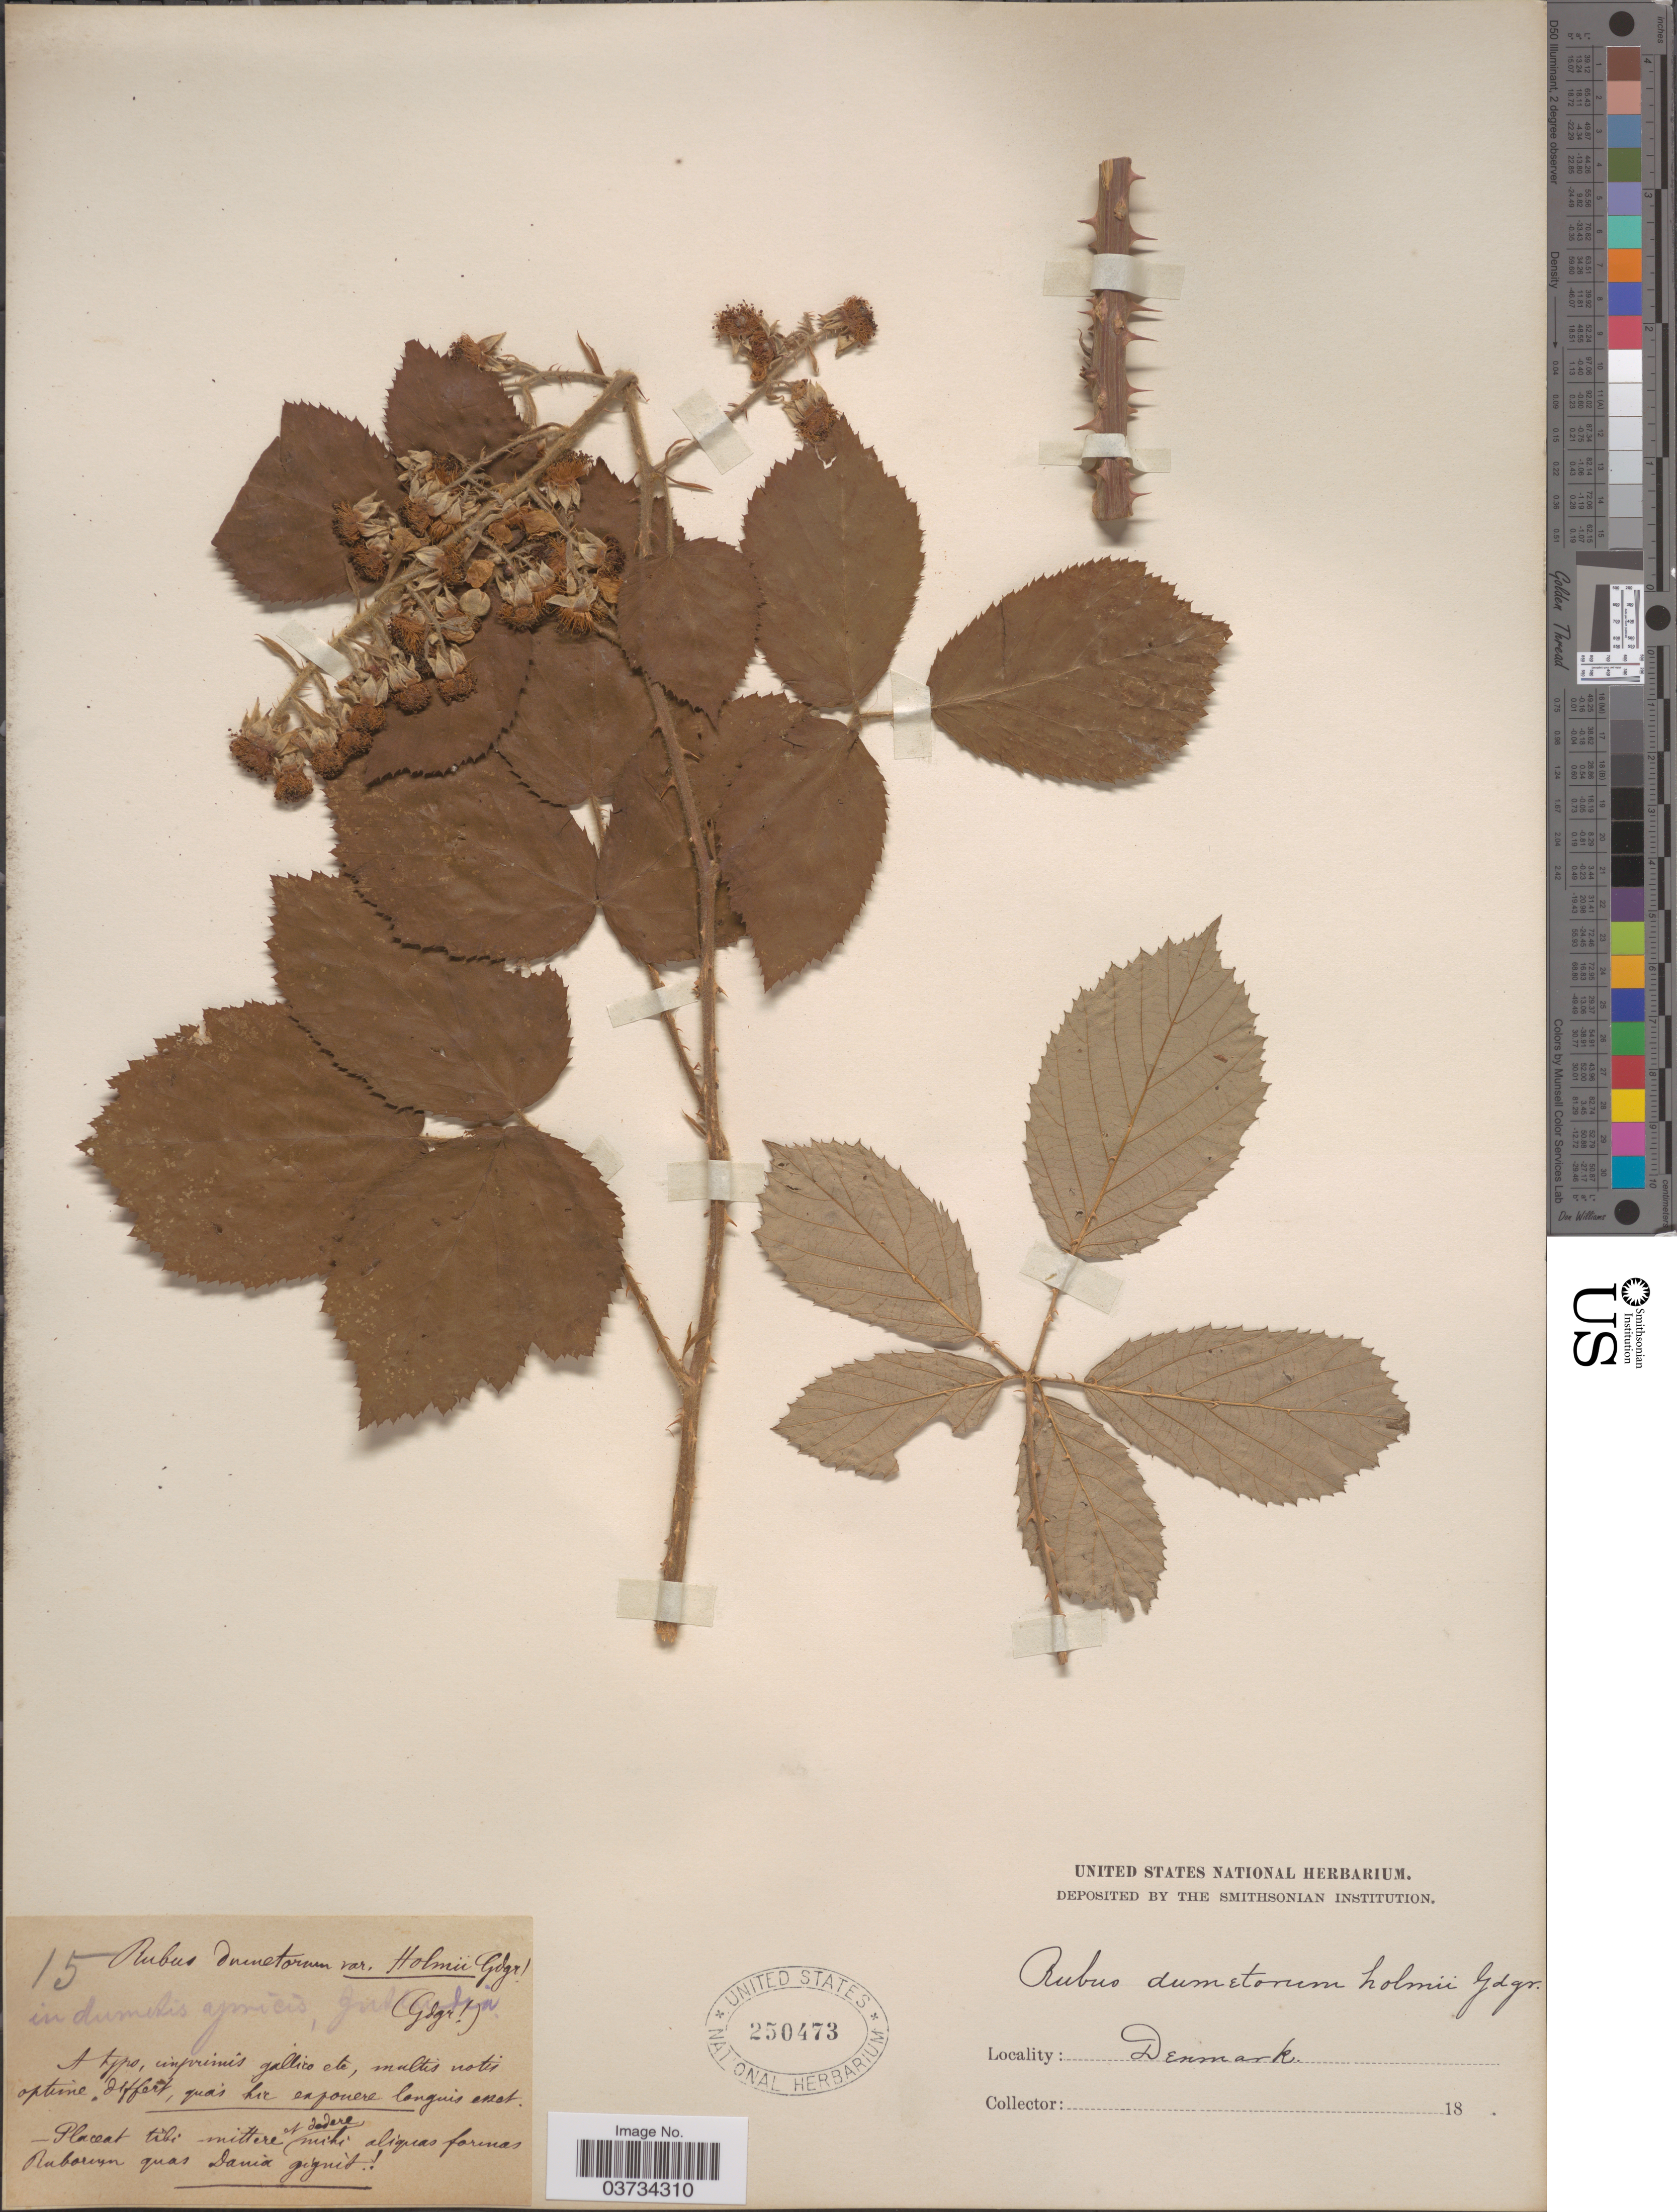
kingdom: Plantae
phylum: Tracheophyta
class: Magnoliopsida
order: Rosales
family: Rosaceae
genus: Rubus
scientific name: Rubus dumetorum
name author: Weihe ex Boenn.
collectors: ex herb. United States National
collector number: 15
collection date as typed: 18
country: Denmark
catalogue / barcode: US 250473